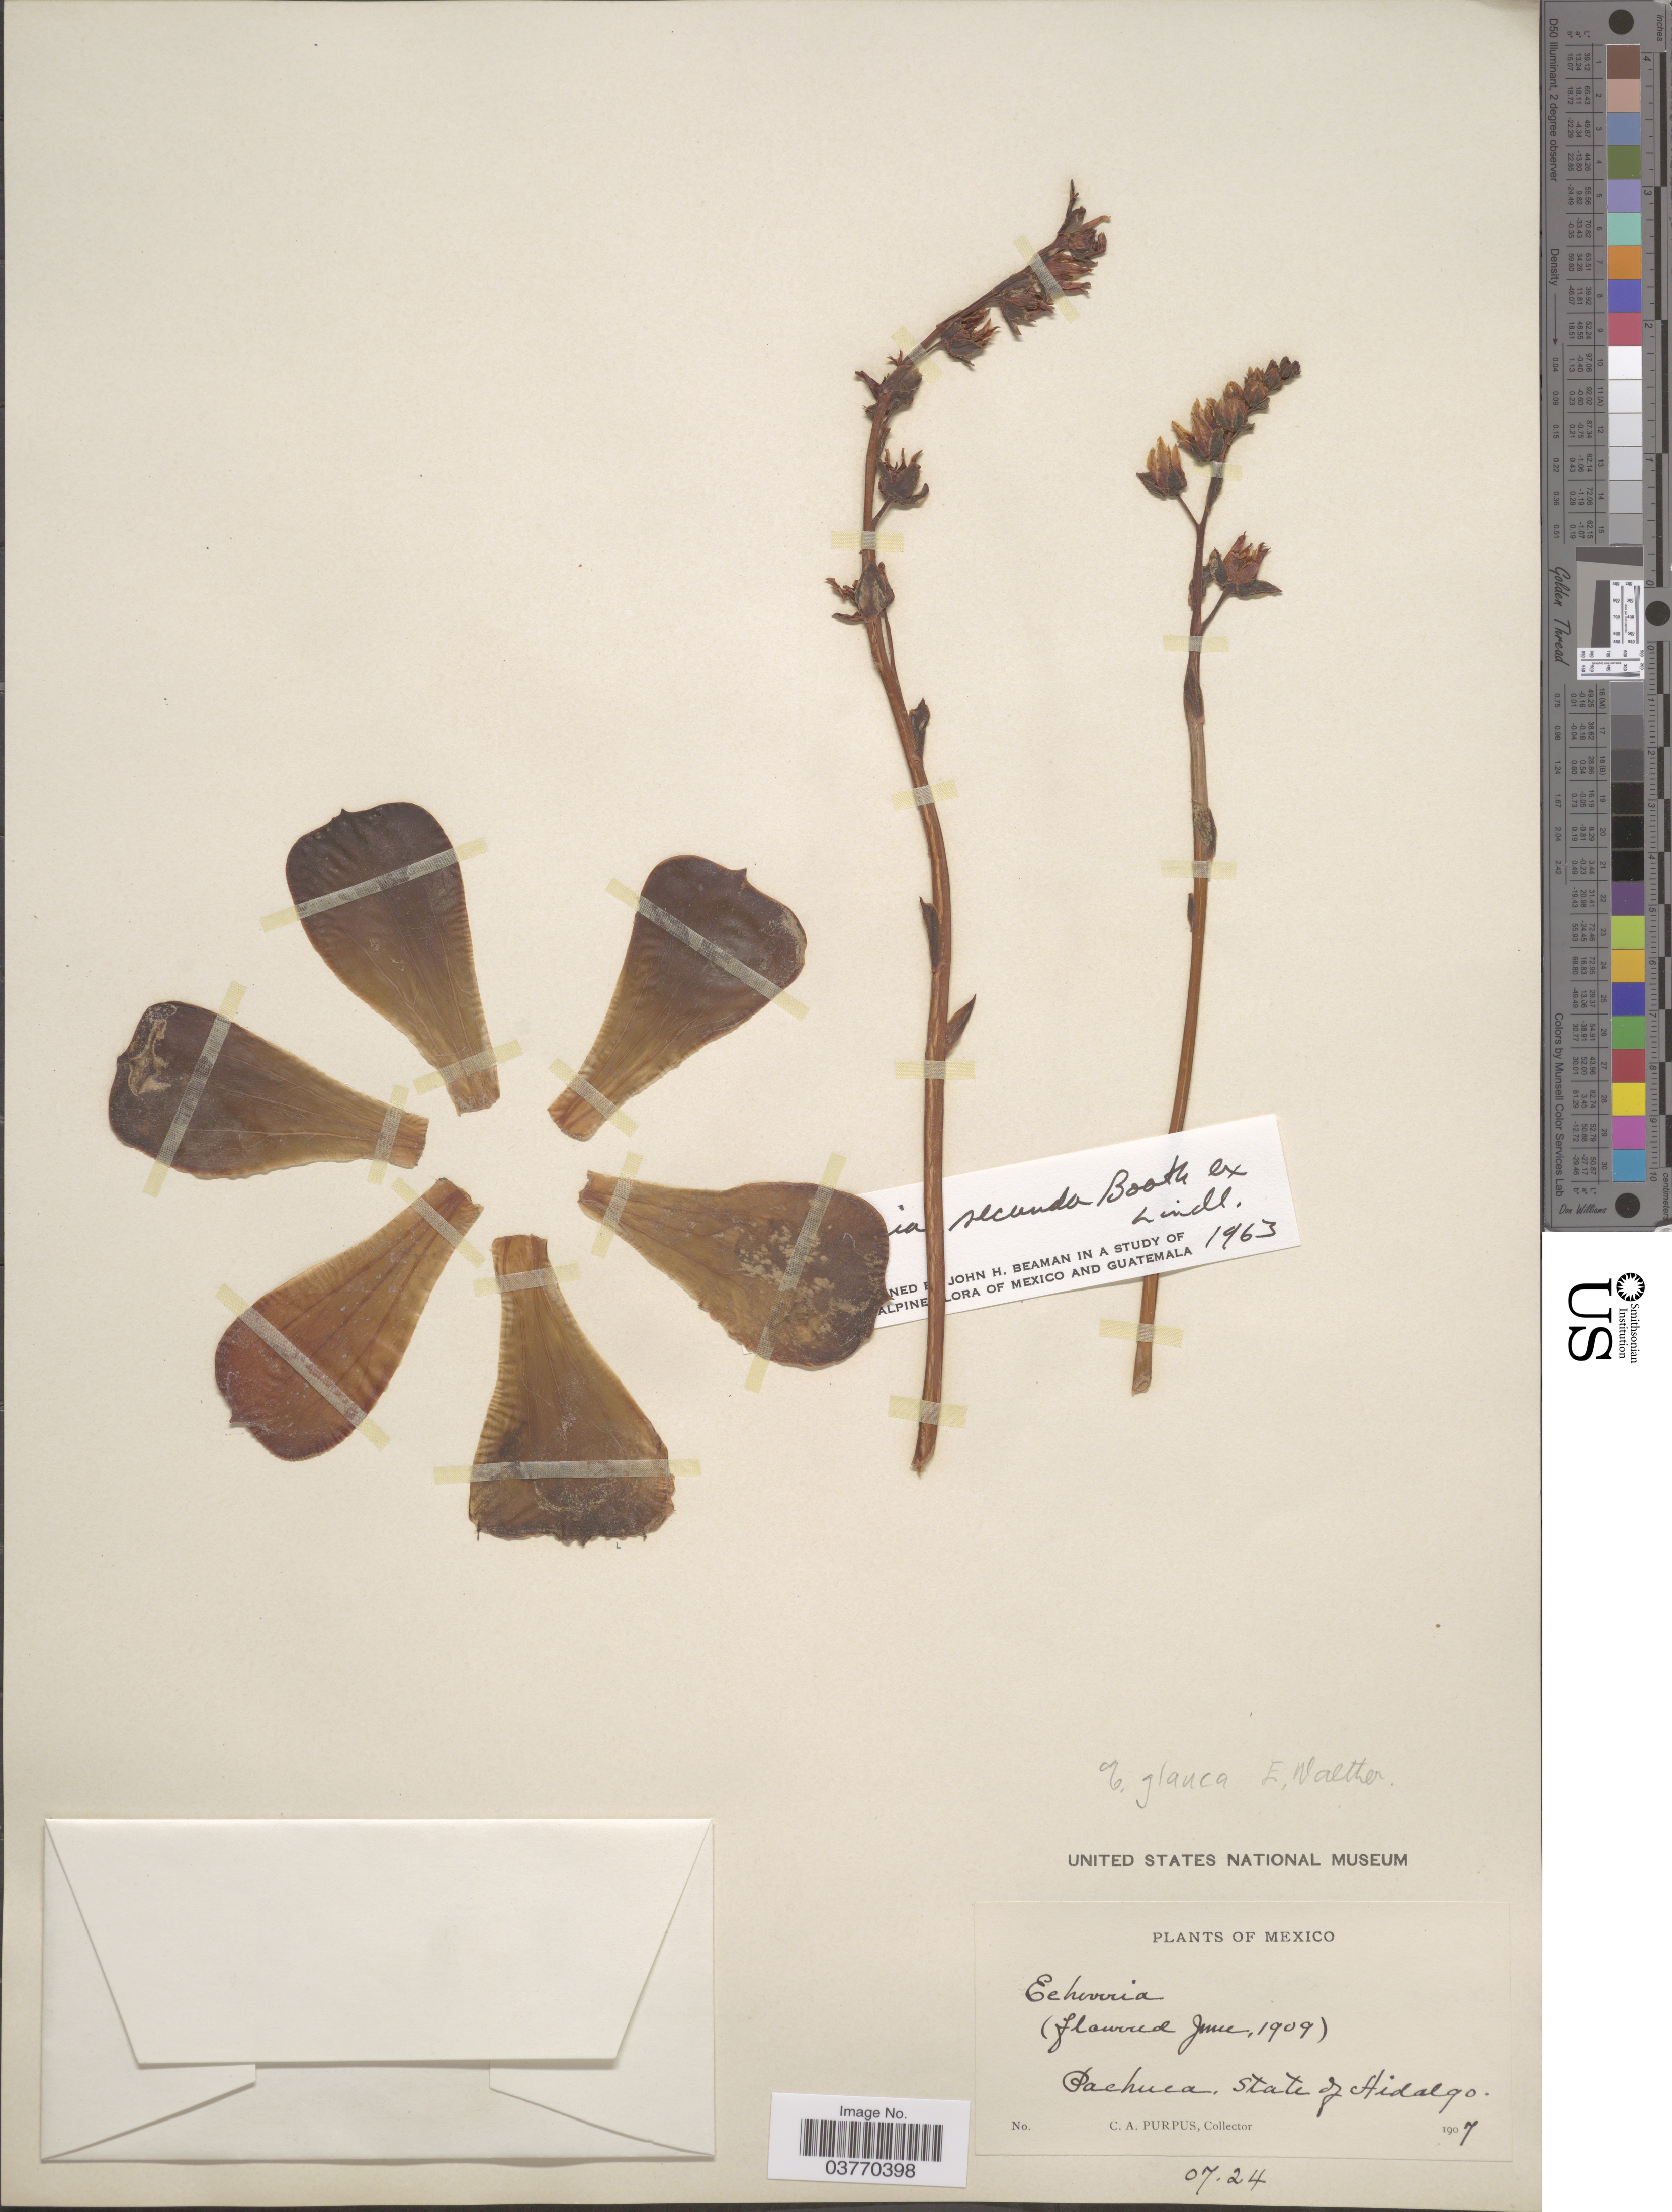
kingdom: Plantae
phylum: Tracheophyta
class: Magnoliopsida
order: Saxifragales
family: Crassulaceae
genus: Echeveria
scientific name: Echeveria secunda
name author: Booth ex Lindl.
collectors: C. A. Purpus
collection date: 1907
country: Mexico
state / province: Hidalgo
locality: Pachuca.